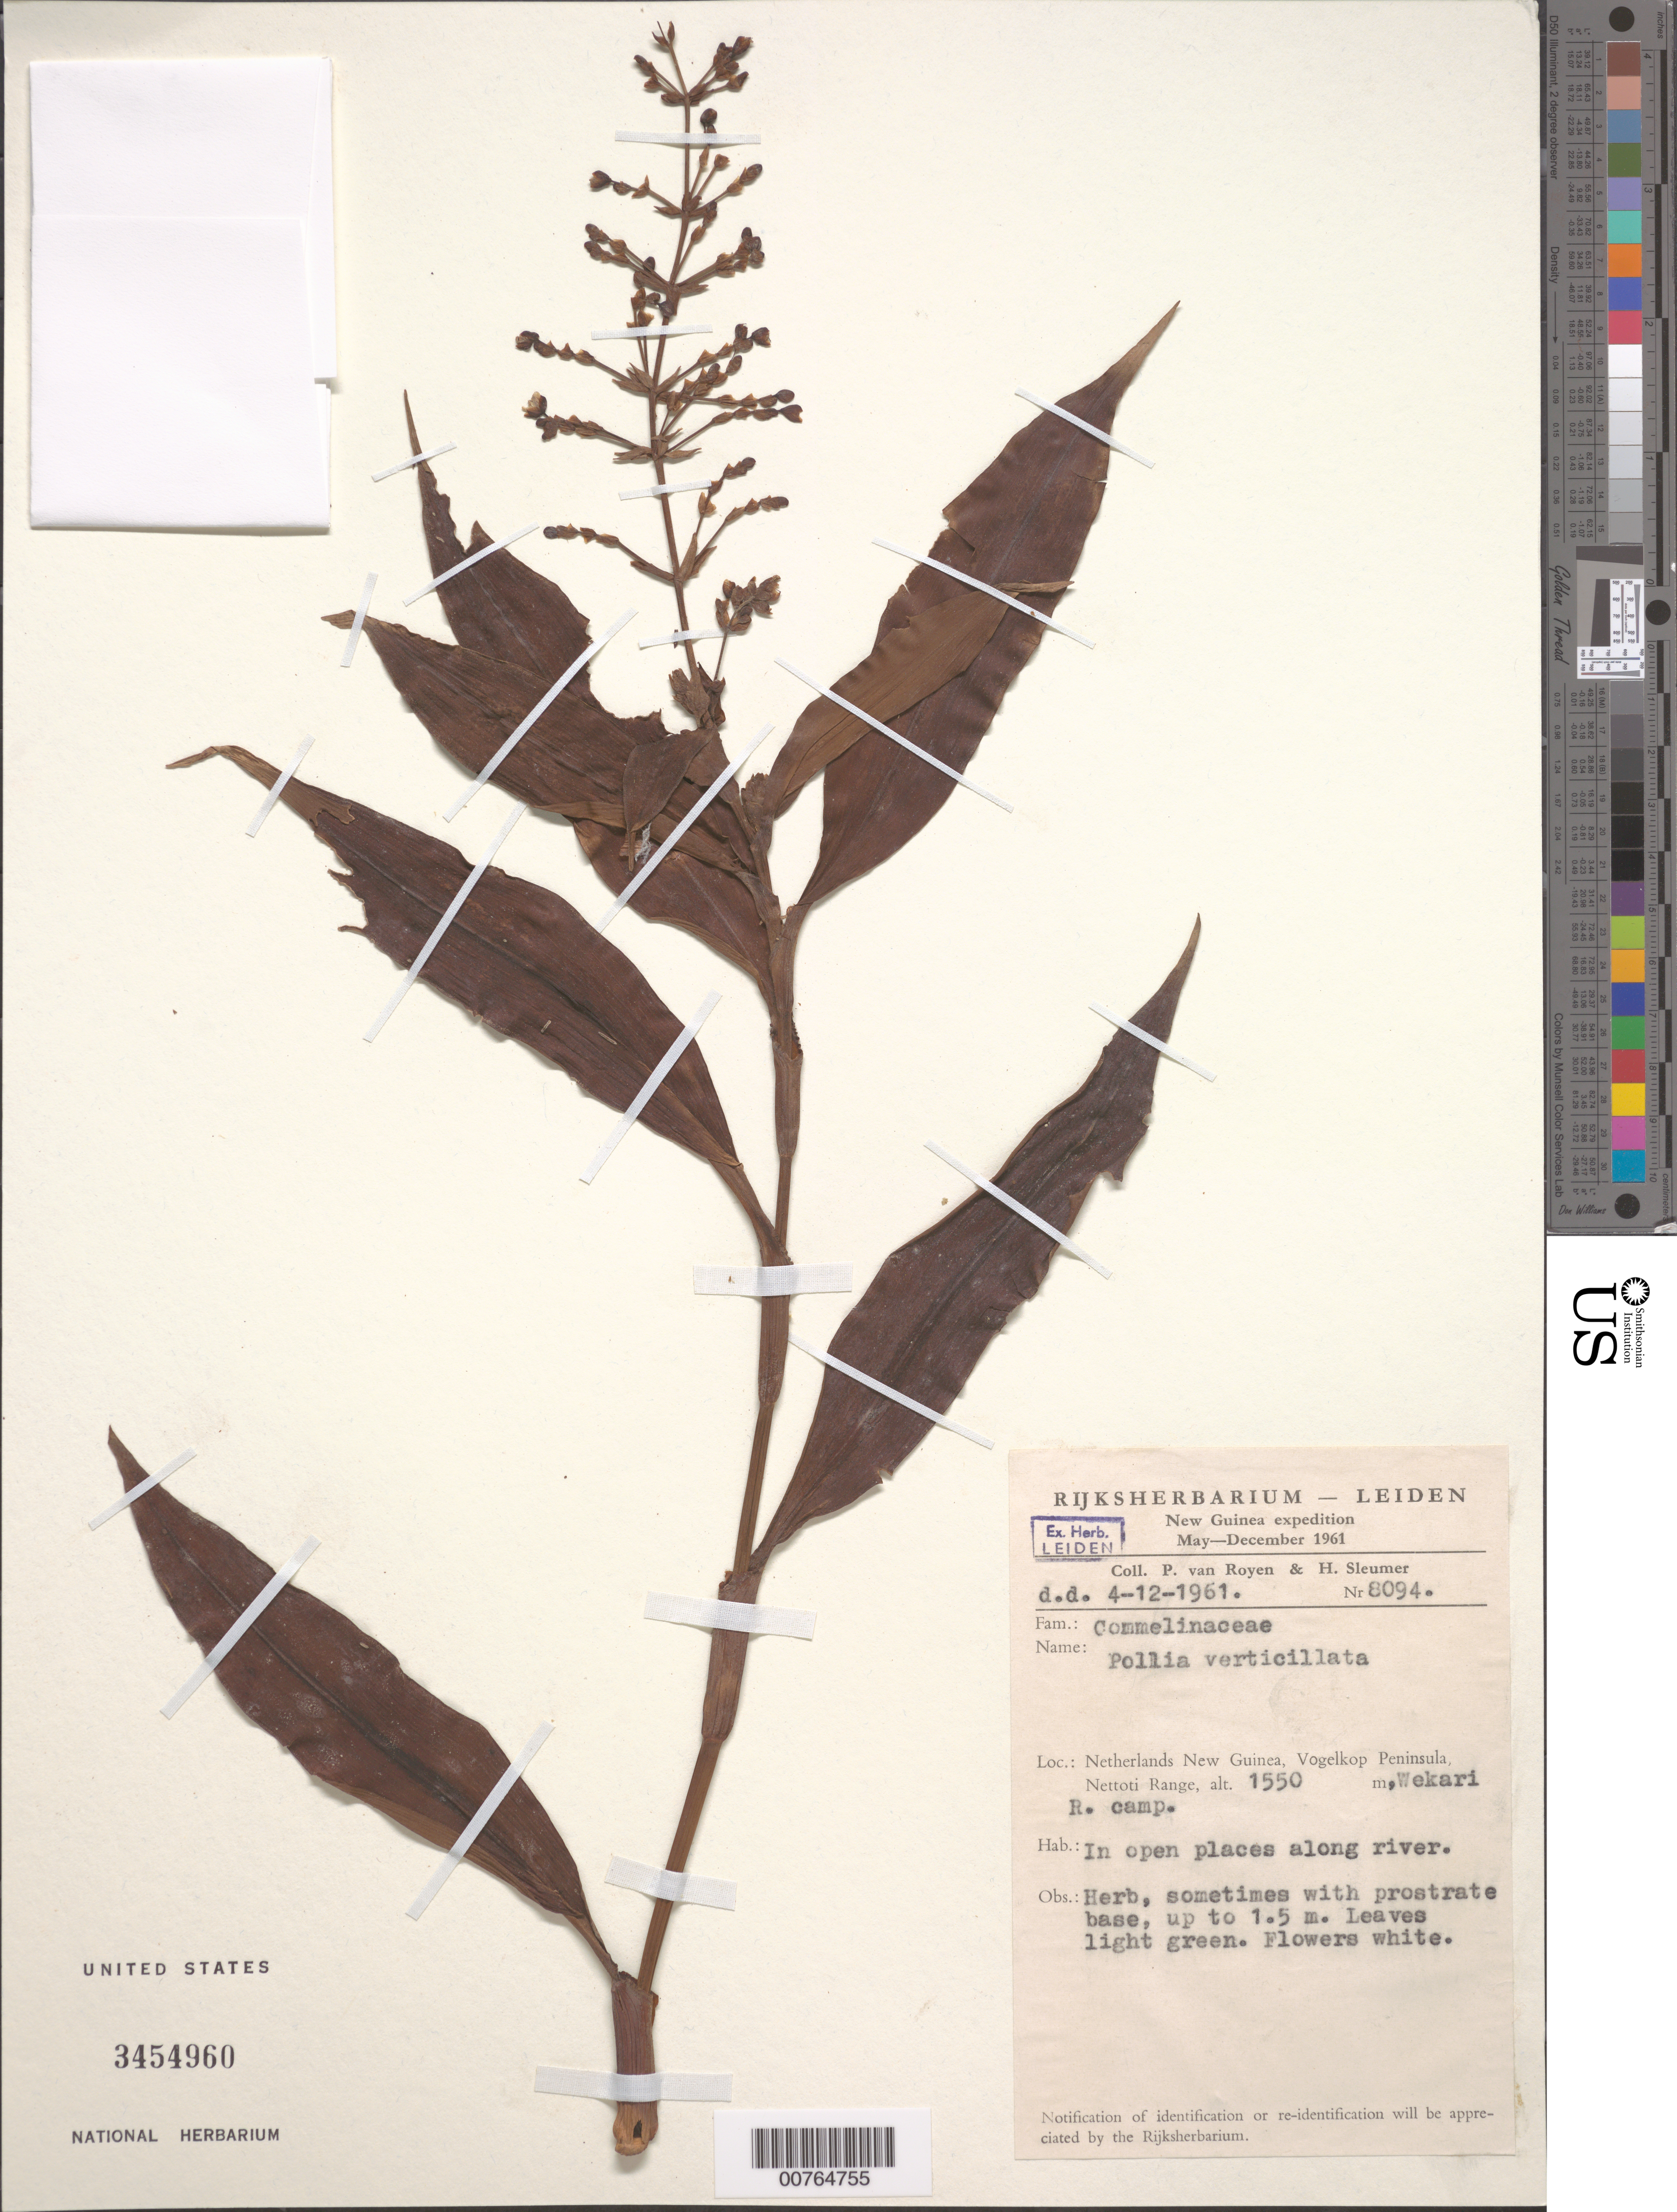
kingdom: Plantae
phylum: Tracheophyta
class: Liliopsida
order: Commelinales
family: Commelinaceae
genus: Pollia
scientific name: Pollia verticillata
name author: Hallier f.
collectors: P. van Royen & H. O. Sleumer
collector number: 8094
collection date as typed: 12 Apr 1961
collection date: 1961-04-12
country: Indonesia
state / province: Papua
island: New Guinea Island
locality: Vogelkop Peninsula, Nettoti range, Wekari. Irian Jaya.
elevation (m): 1550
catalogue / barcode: US 3454960